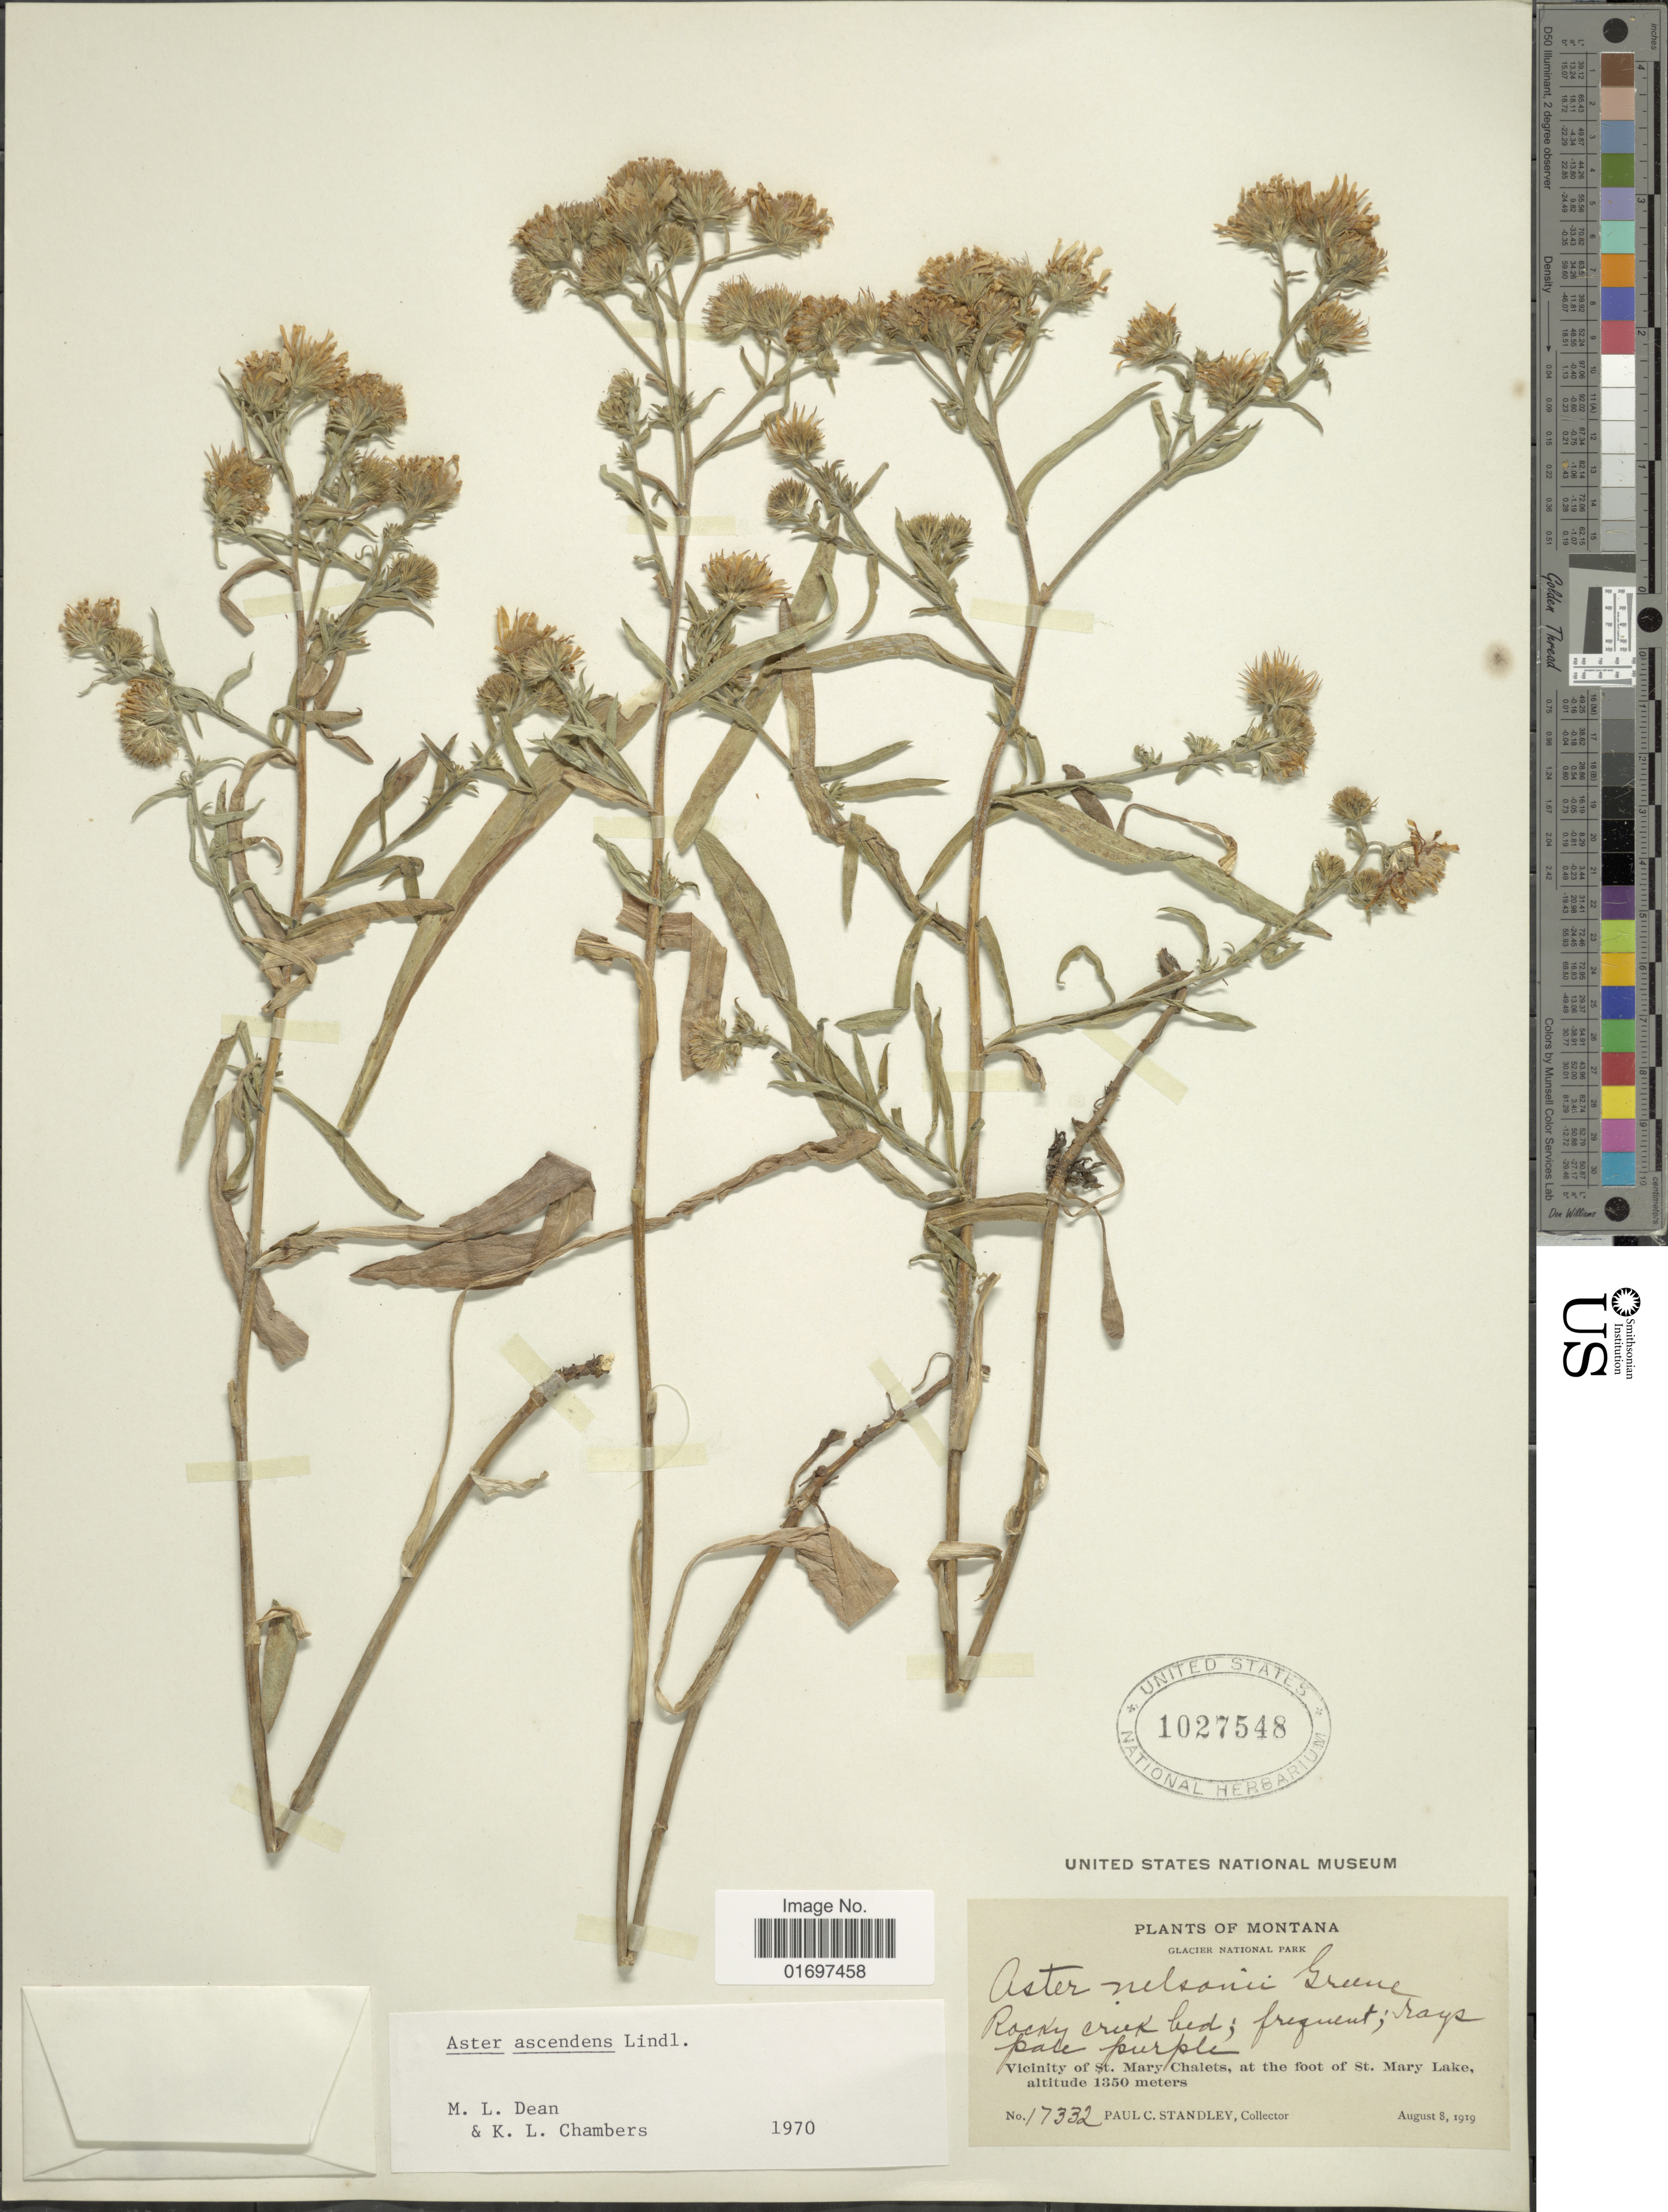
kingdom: Plantae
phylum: Tracheophyta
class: Magnoliopsida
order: Asterales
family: Asteraceae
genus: Symphyotrichum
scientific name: Symphyotrichum ascendens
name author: (Lindl.) G.L. Nesom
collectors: P. C. Standley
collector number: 17332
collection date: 1919-08-08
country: United States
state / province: Montana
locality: Montana. Glacier National Park. Rocky creed bed; frequent; rays pale purple. Vicinity of St. Mary Chalets, at the foot of St. Mary Lake.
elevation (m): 1350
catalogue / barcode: US 1027548